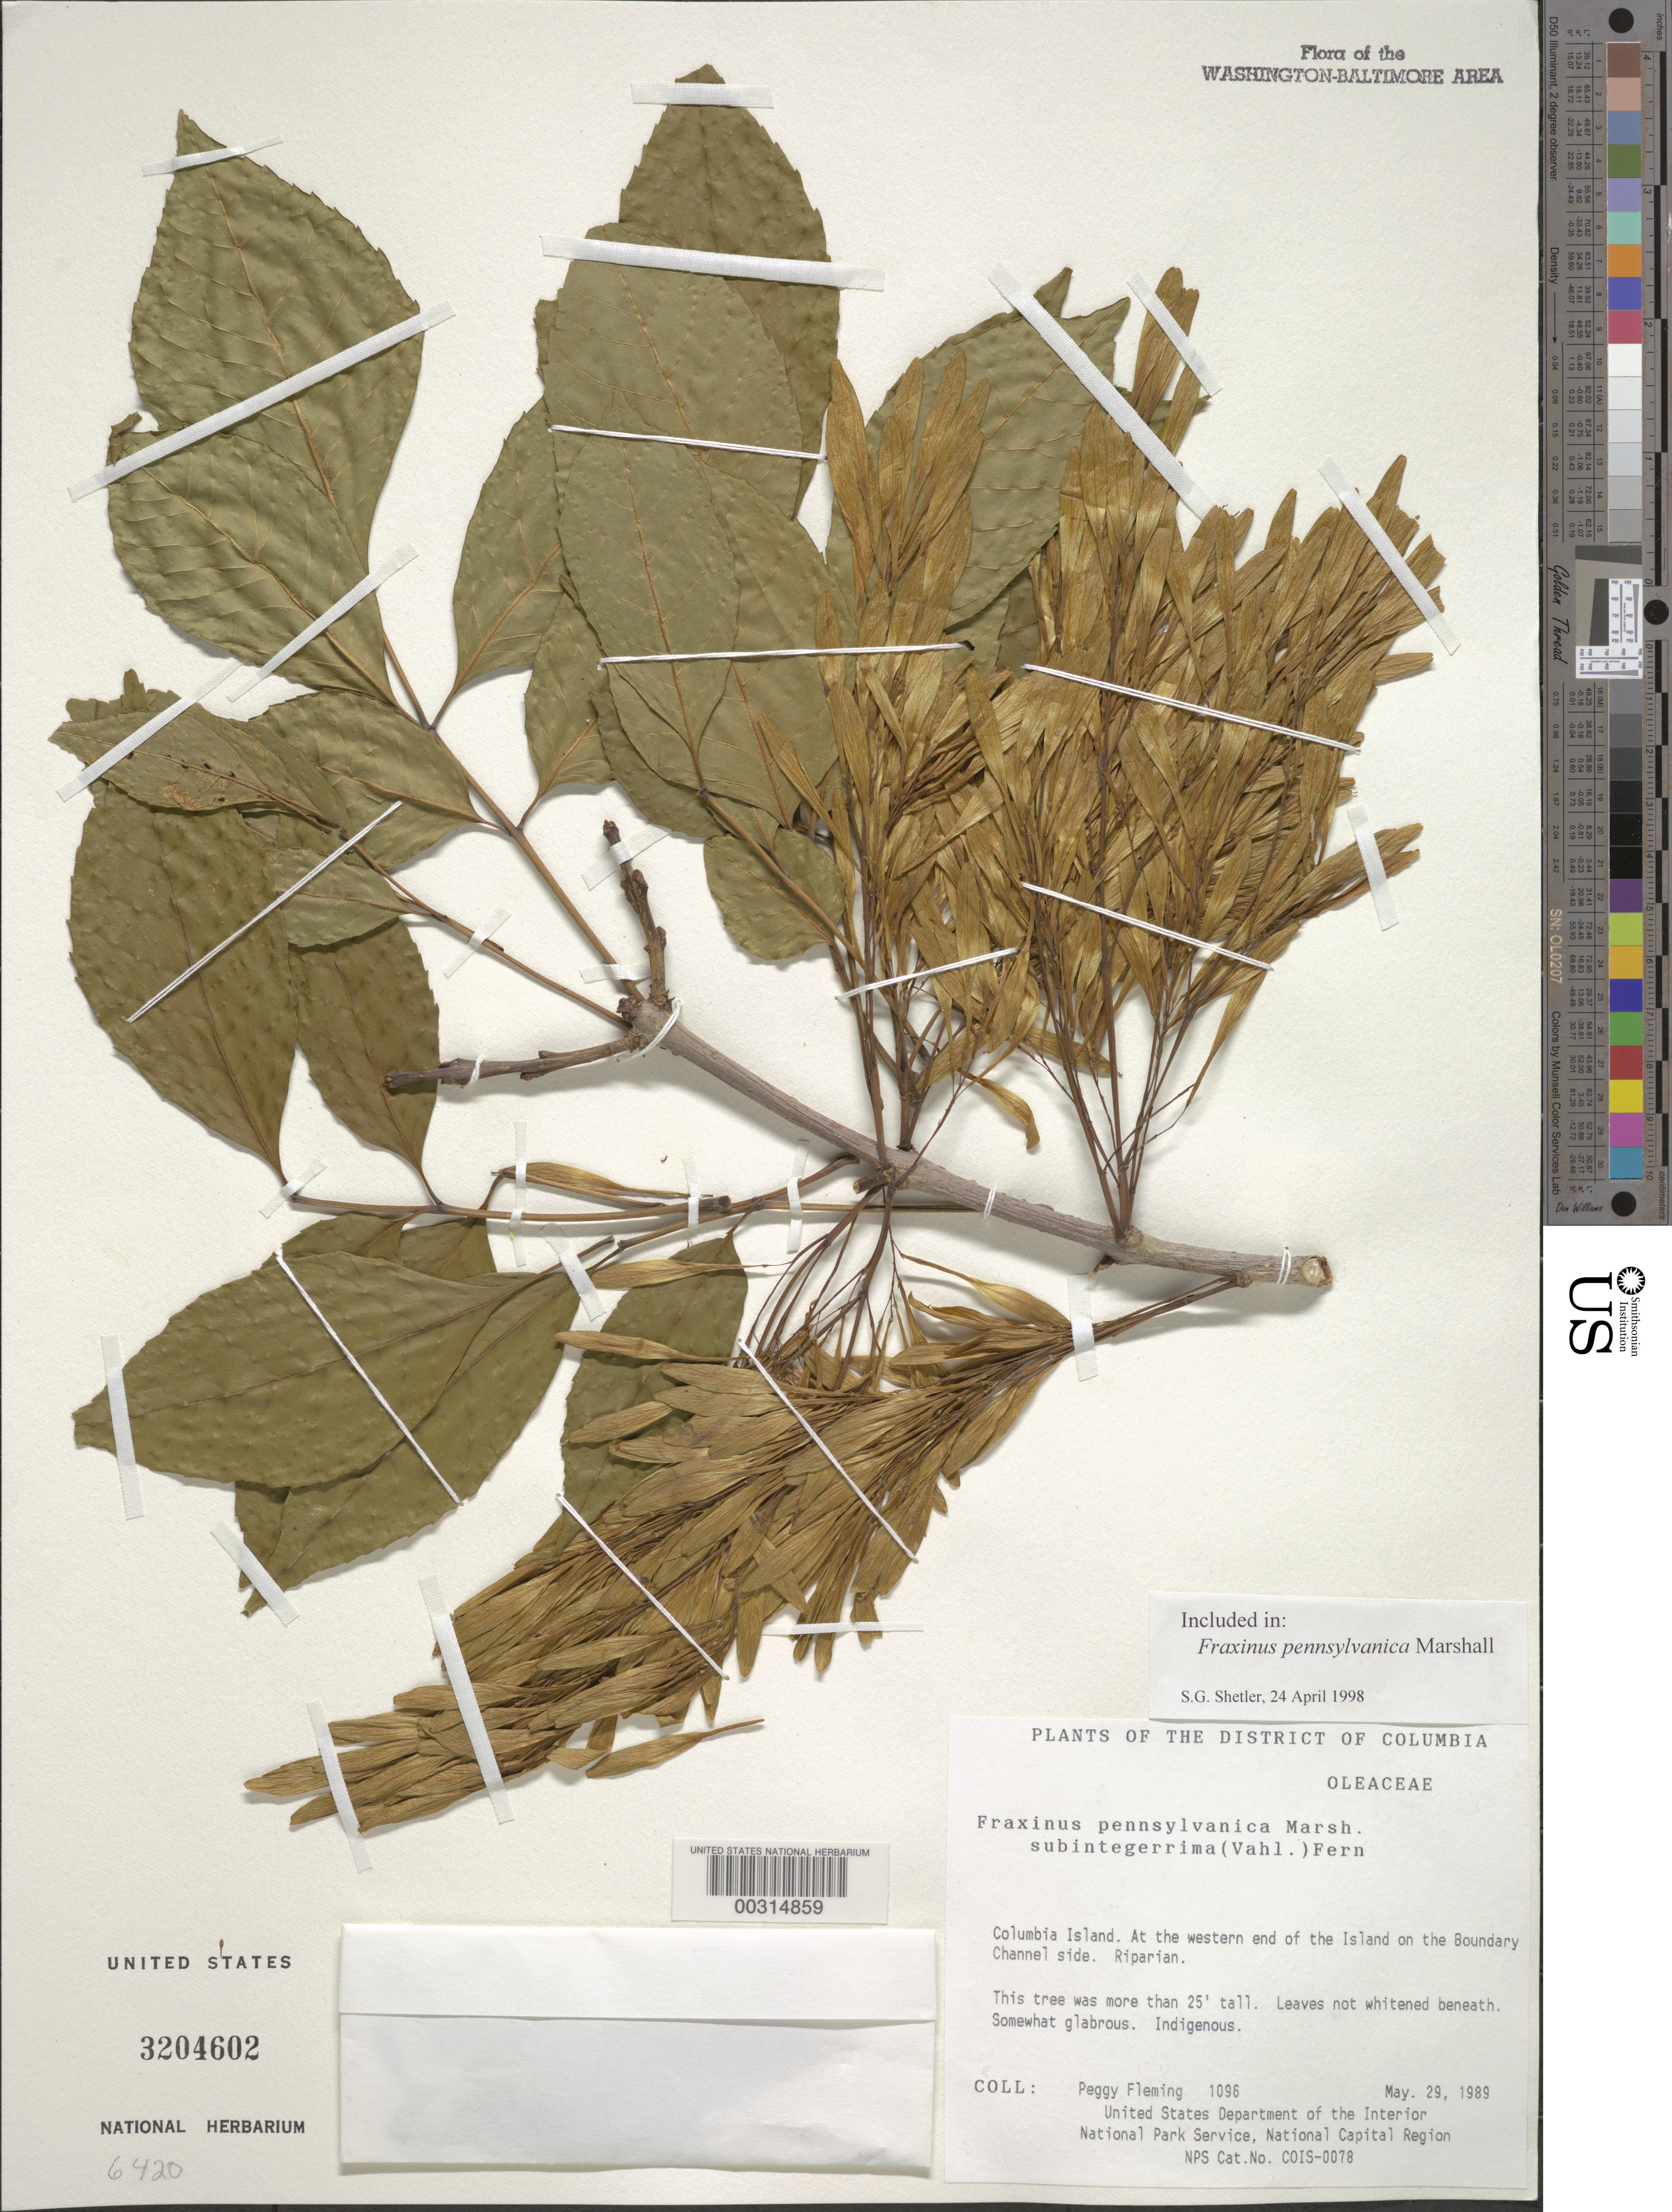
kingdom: Plantae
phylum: Tracheophyta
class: Magnoliopsida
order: Lamiales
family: Oleaceae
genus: Fraxinus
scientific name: Fraxinus pennsylvanica var. subintegerrima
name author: Marshall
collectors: P. Fleming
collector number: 1096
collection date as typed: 29 May 1989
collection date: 1989-05-29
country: United States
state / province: District of Columbia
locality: Columbia Island, W end of Island on Boundary channel side Columbia Island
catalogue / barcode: US 3204602